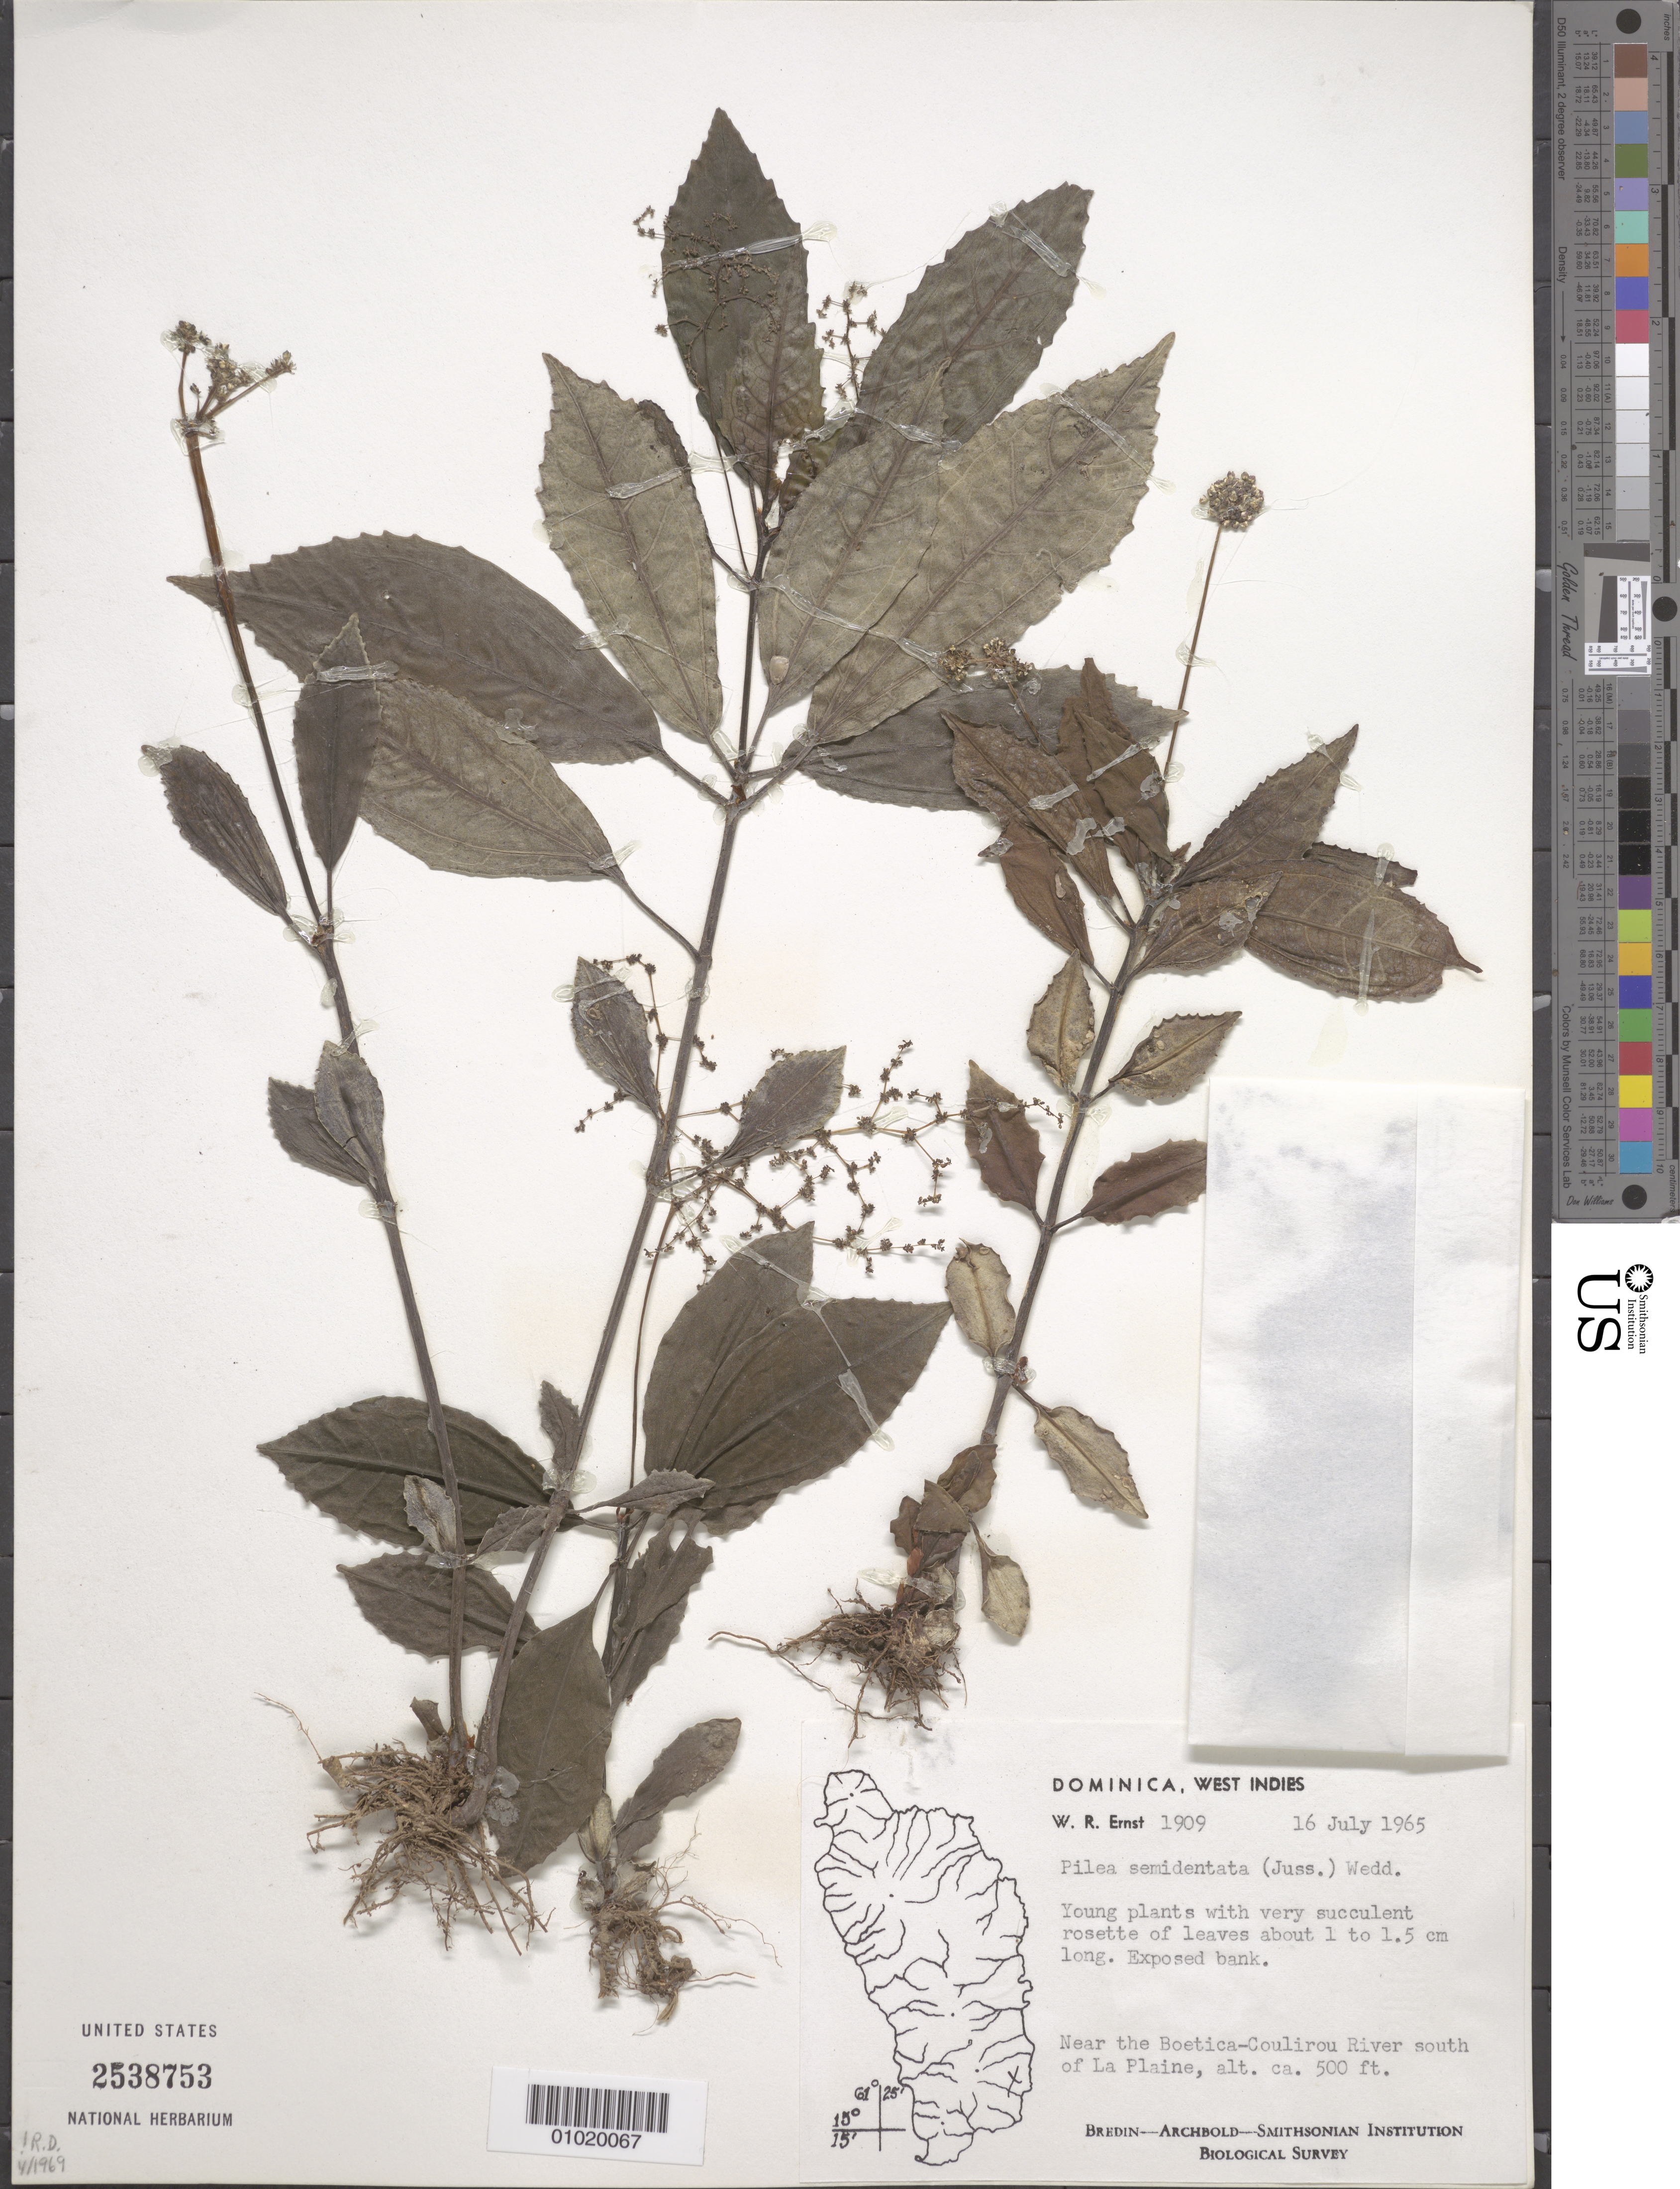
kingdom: Plantae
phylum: Tracheophyta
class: Magnoliopsida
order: Rosales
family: Urticaceae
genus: Pilea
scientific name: Pilea semidentata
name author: (Juss. ex Poir.) Wedd.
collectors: W. R. Ernst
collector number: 1909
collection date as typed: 16 Jul 1965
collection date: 1965-07-16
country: Dominica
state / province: St. Patrick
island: Dominica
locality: Near the Boetica-Couliriou River south of La Plaine.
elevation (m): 152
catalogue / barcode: US 2538753